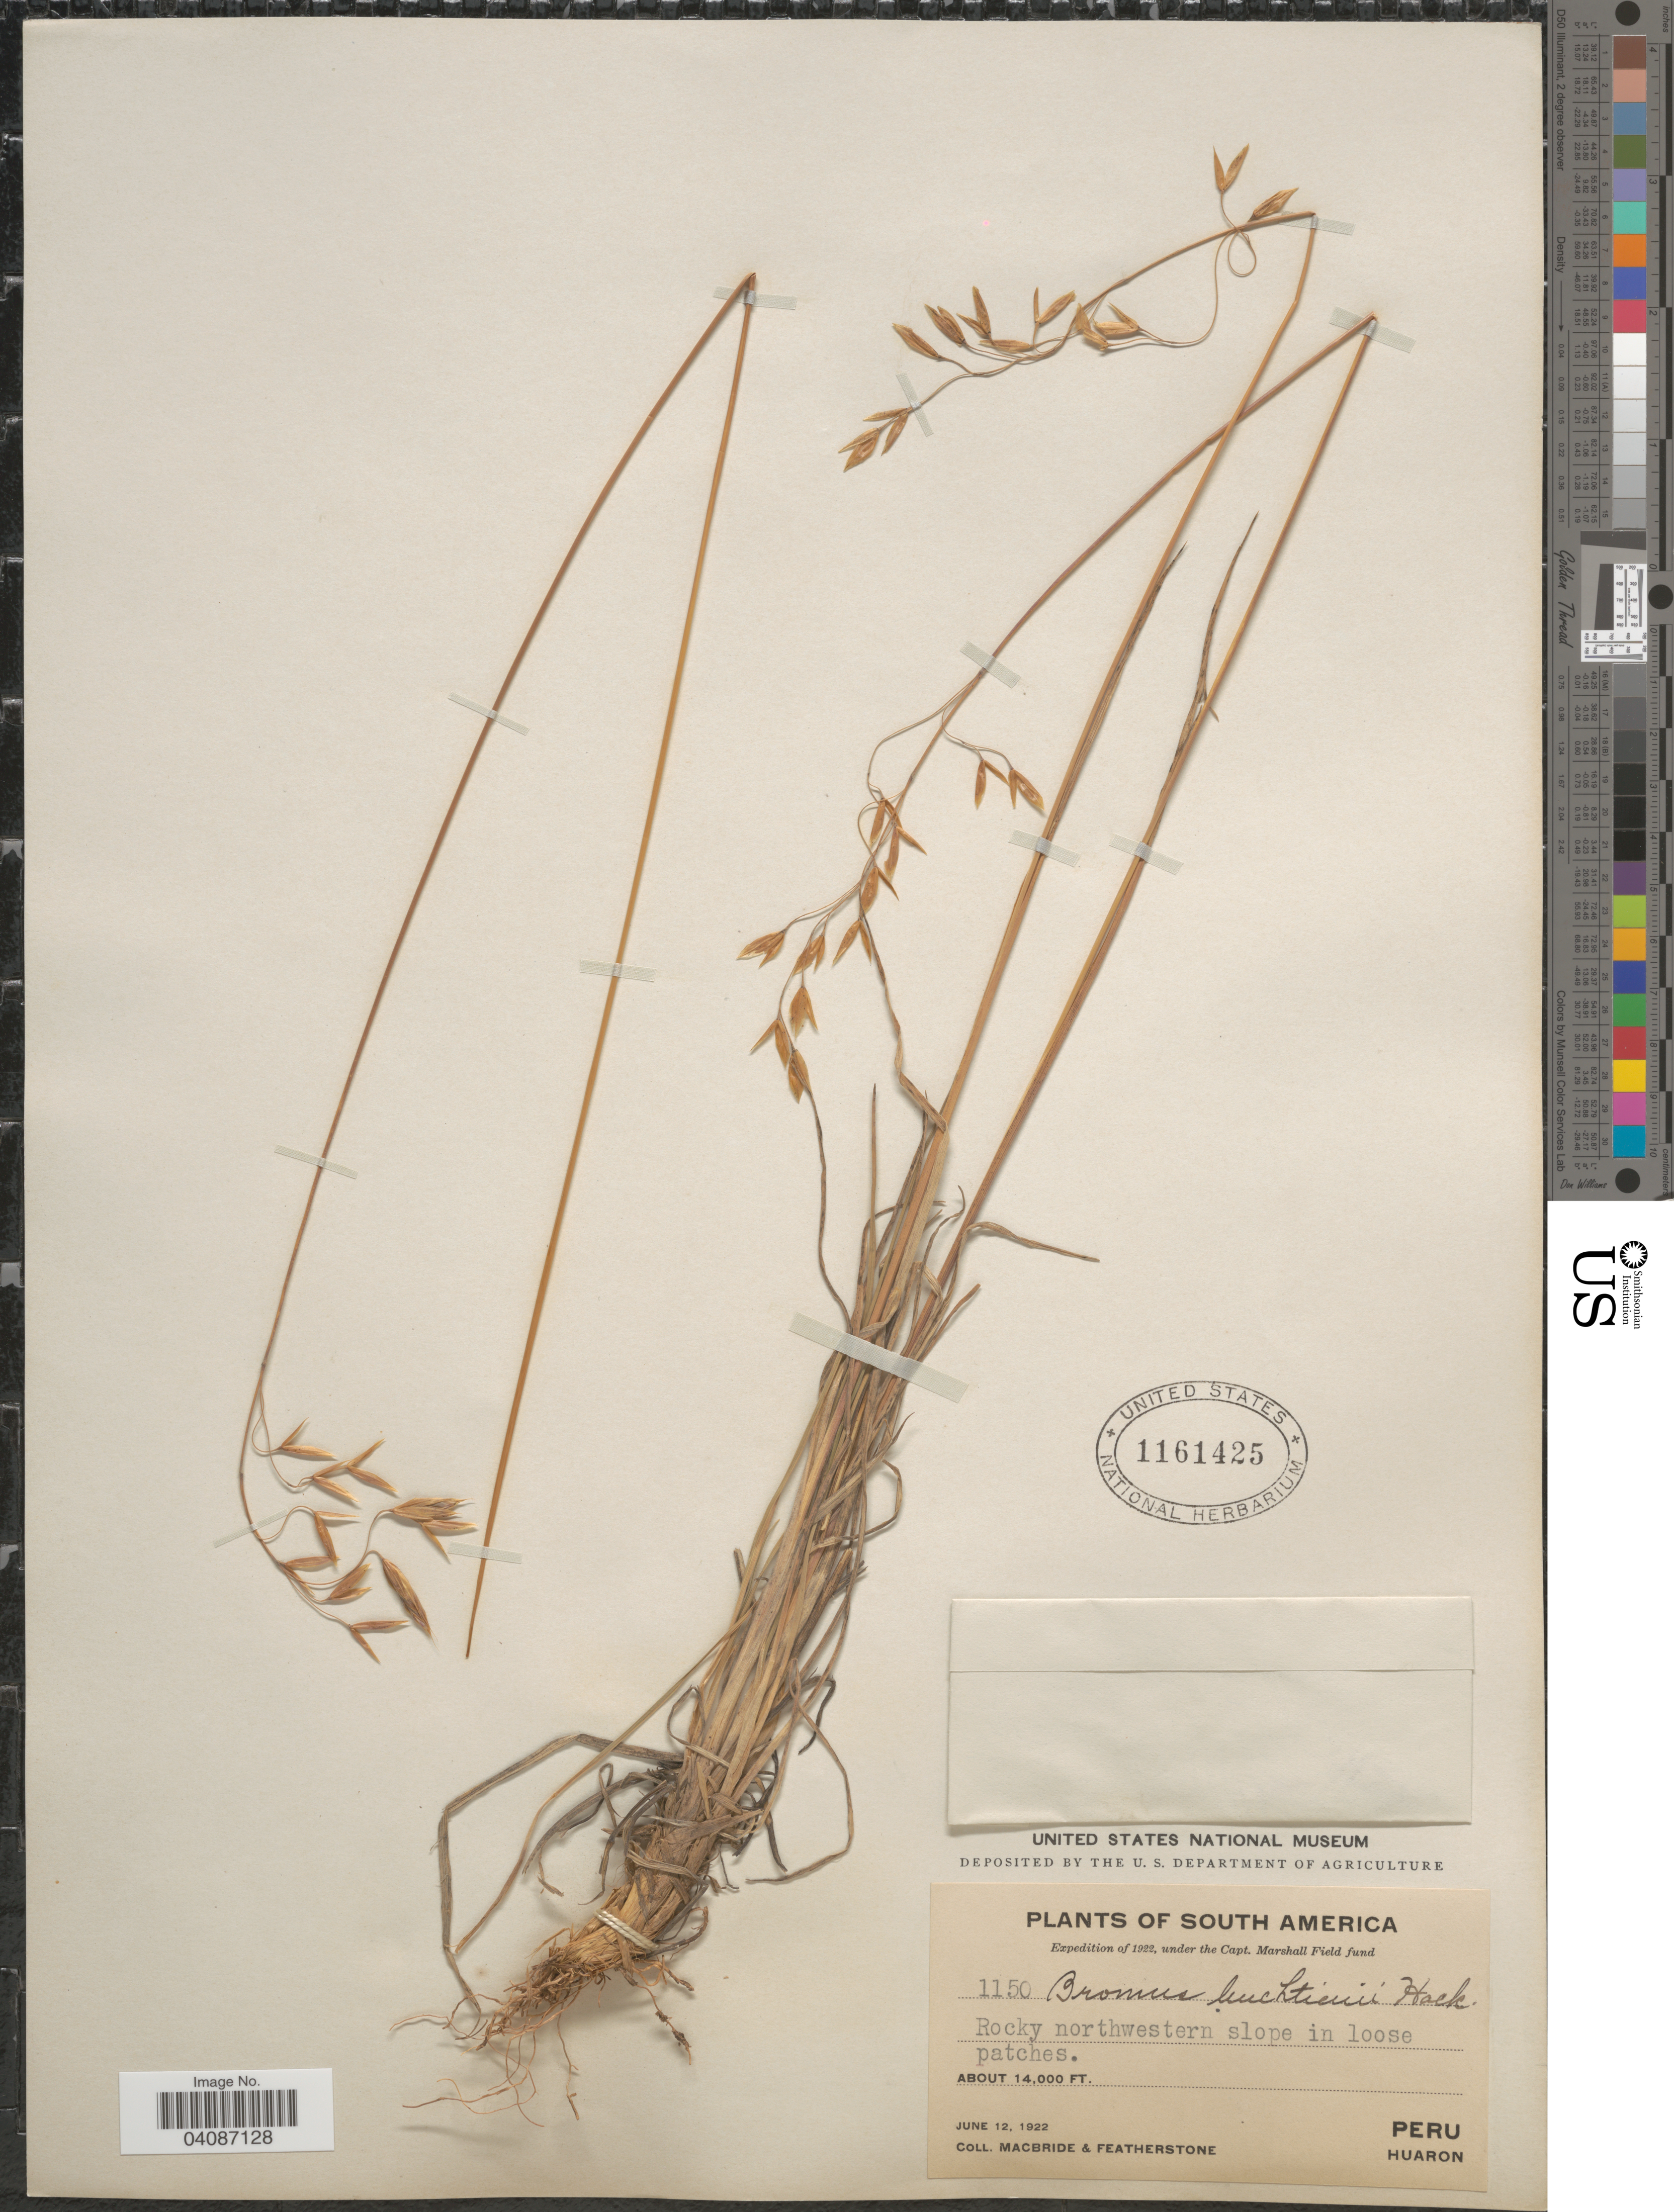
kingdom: Plantae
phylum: Tracheophyta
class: Liliopsida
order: Poales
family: Poaceae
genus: Bromus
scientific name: Bromus lanatus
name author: Kunth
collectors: Macbride, -- & -. Featherstone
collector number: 1150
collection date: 1922-06-12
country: Peru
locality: Expedition of 1922. Rocky northwestern slope in loose patches. Huaron.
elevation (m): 4267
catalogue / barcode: US 1161425